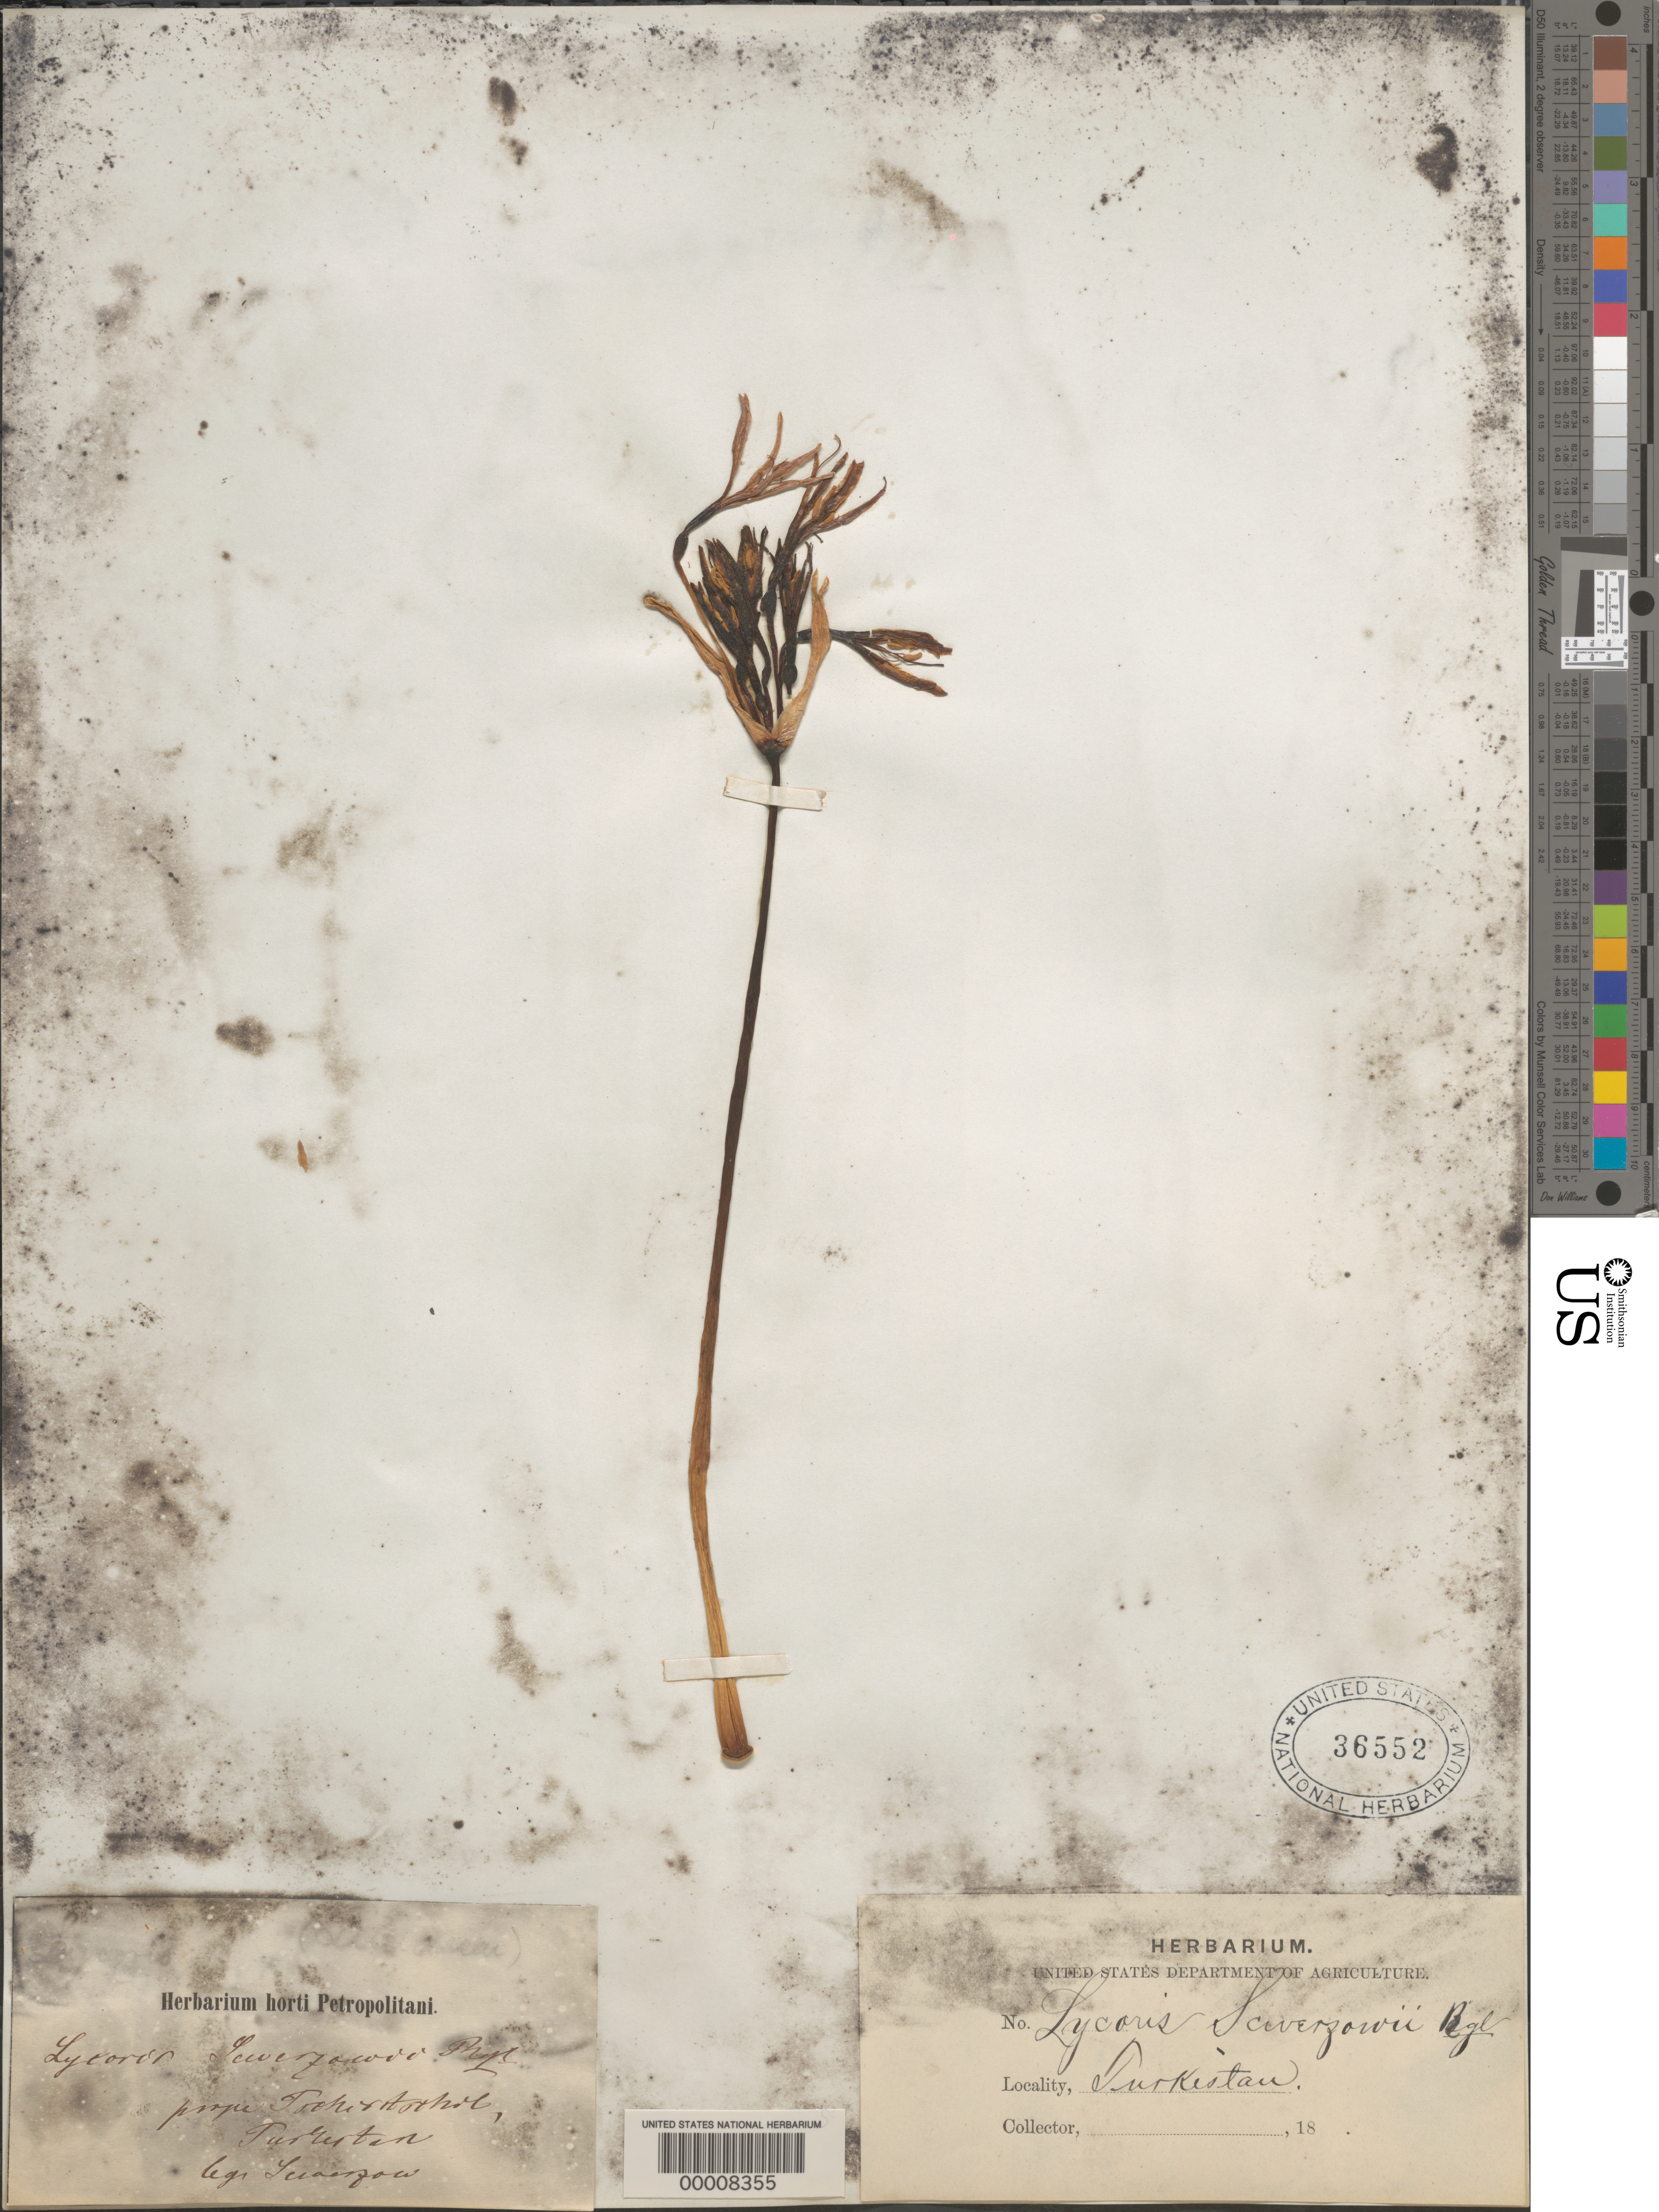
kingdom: Plantae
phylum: Tracheophyta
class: Liliopsida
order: Asparagales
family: Amaryllidaceae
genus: Ungernia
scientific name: Ungernia sewerzowii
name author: (Regel) B. Fedtsch.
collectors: -. Sewerzow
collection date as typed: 18--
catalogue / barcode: US 36552